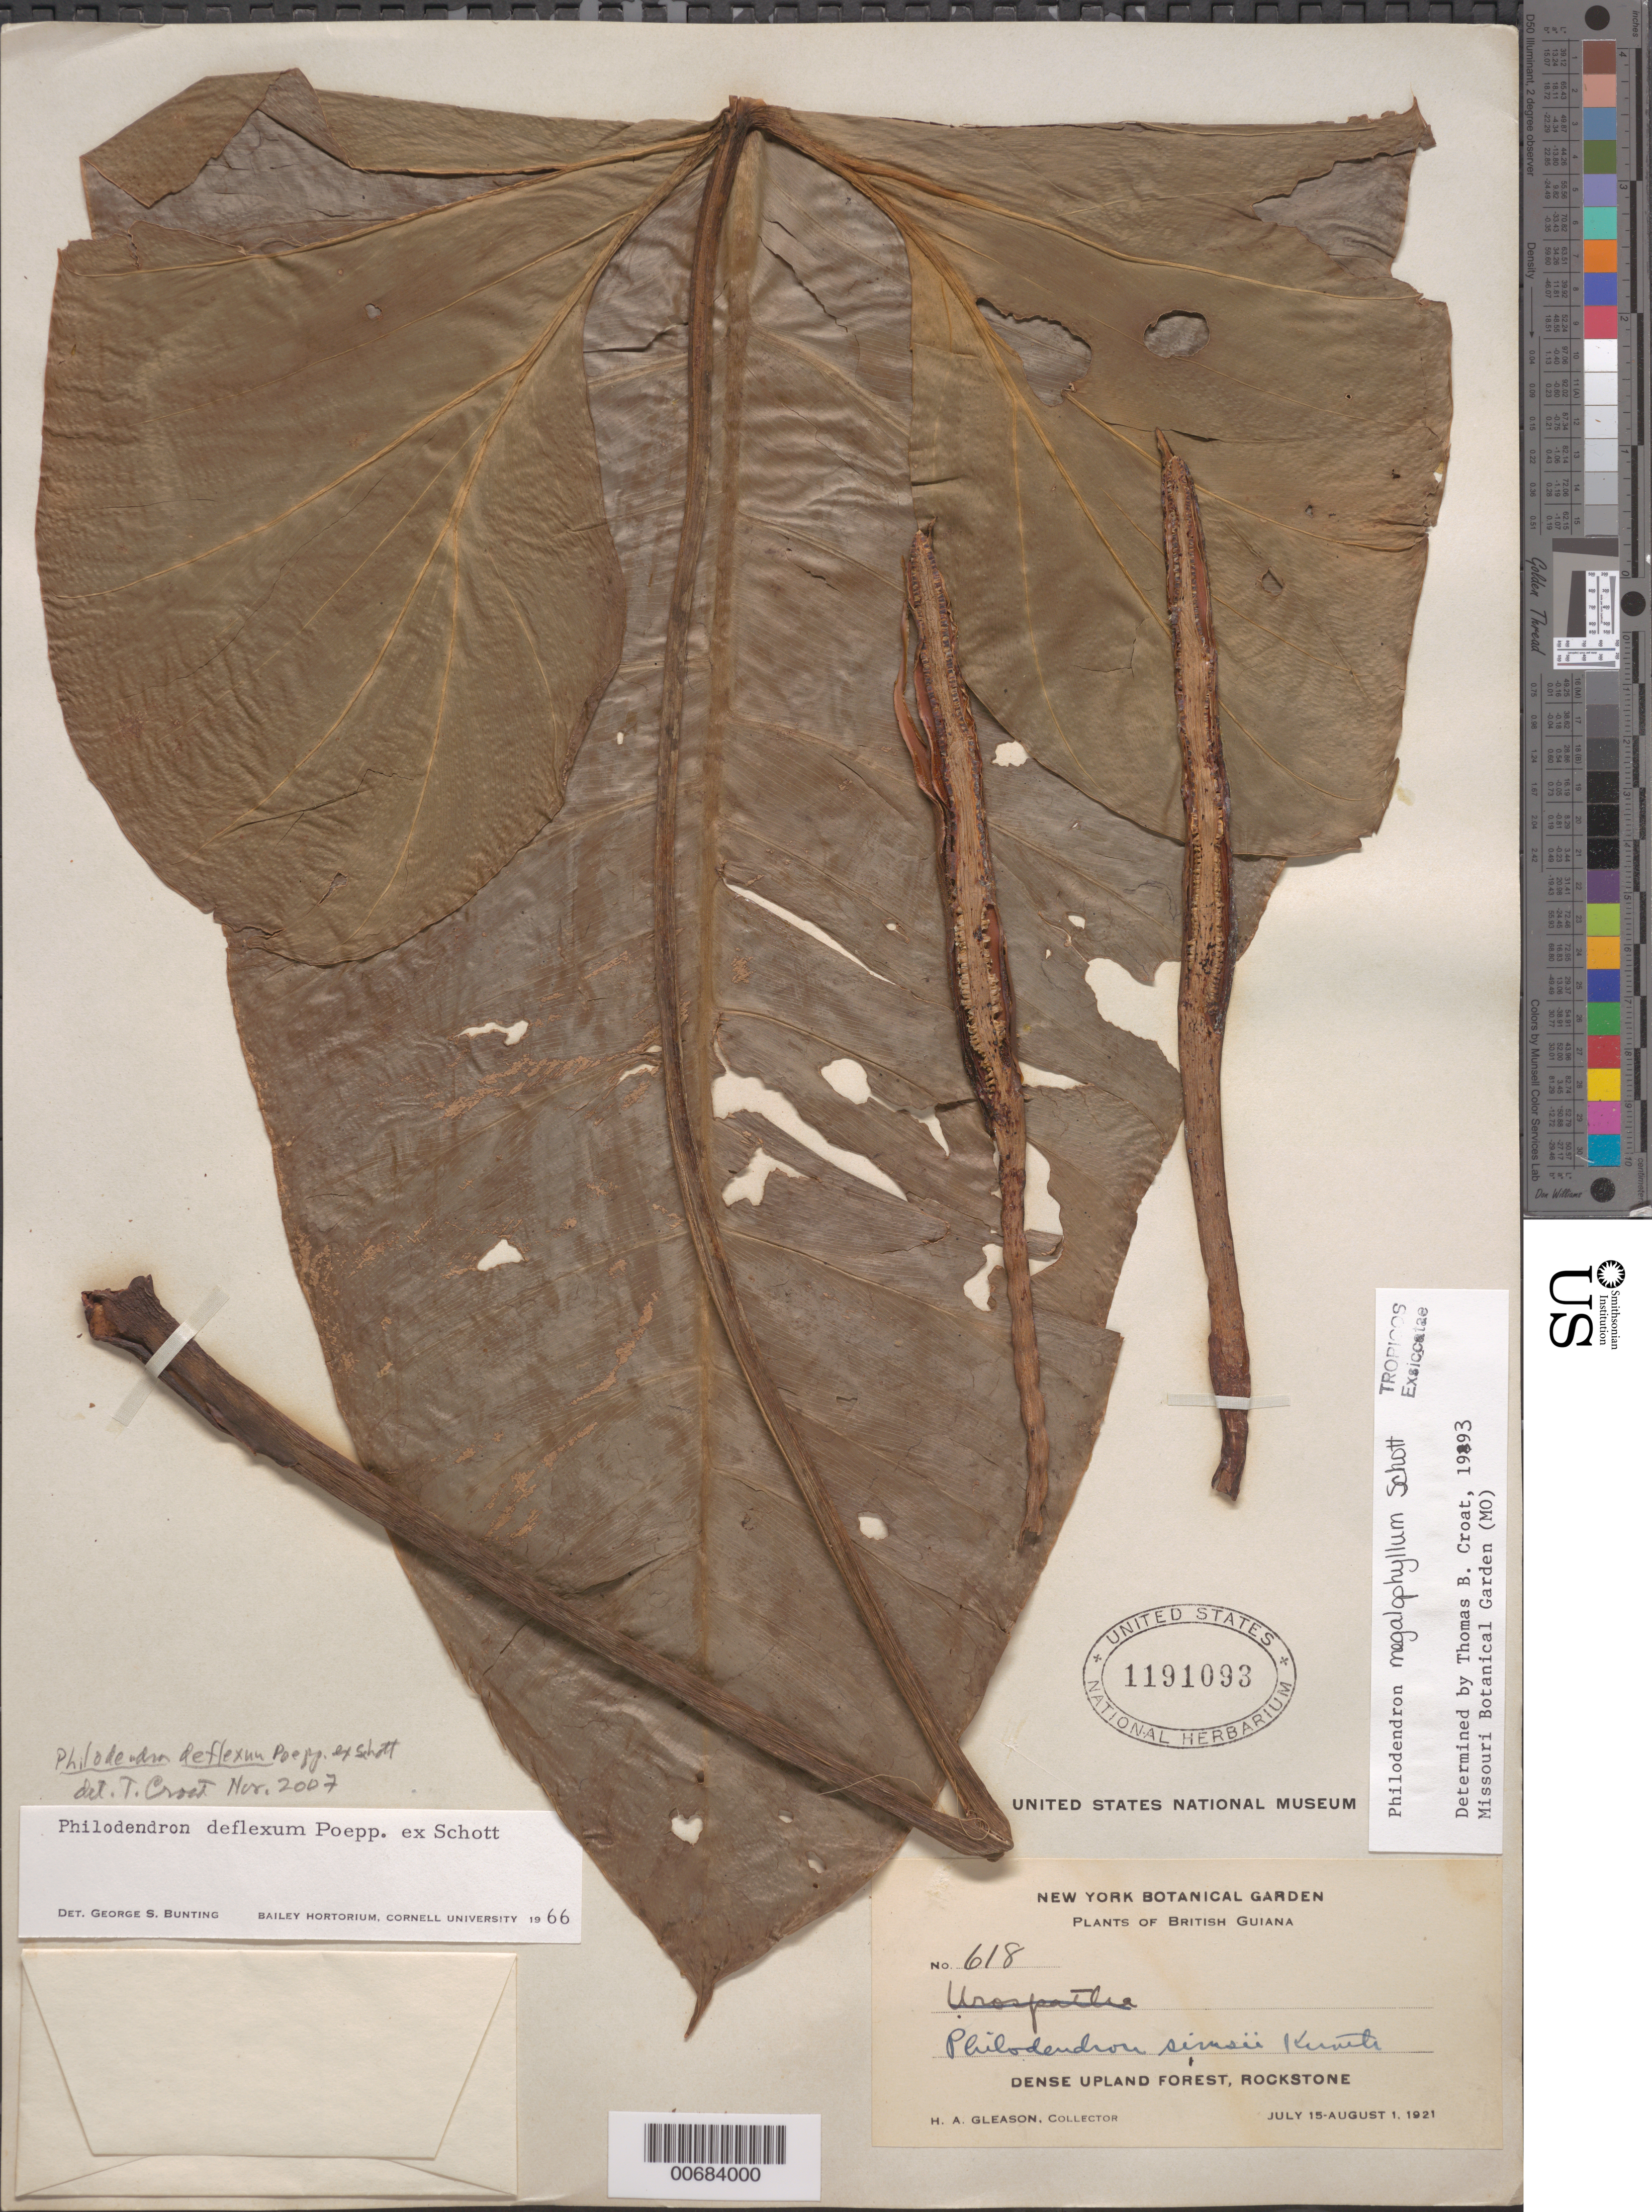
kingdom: Plantae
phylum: Tracheophyta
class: Liliopsida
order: Alismatales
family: Araceae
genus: Philodendron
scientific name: Philodendron reflexum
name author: Poepp. ex Schott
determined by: Croat, Thomas B., Missouri Botanical Garden (MO)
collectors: H. A. Gleason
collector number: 618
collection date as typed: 15-Jul-21 to 1-Aug-21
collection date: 1921-07-15/1921-08-01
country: Guyana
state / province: U. Demerara-Berbice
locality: Rockstone, in and about the village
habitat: Dense upland forest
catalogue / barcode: US 1191093